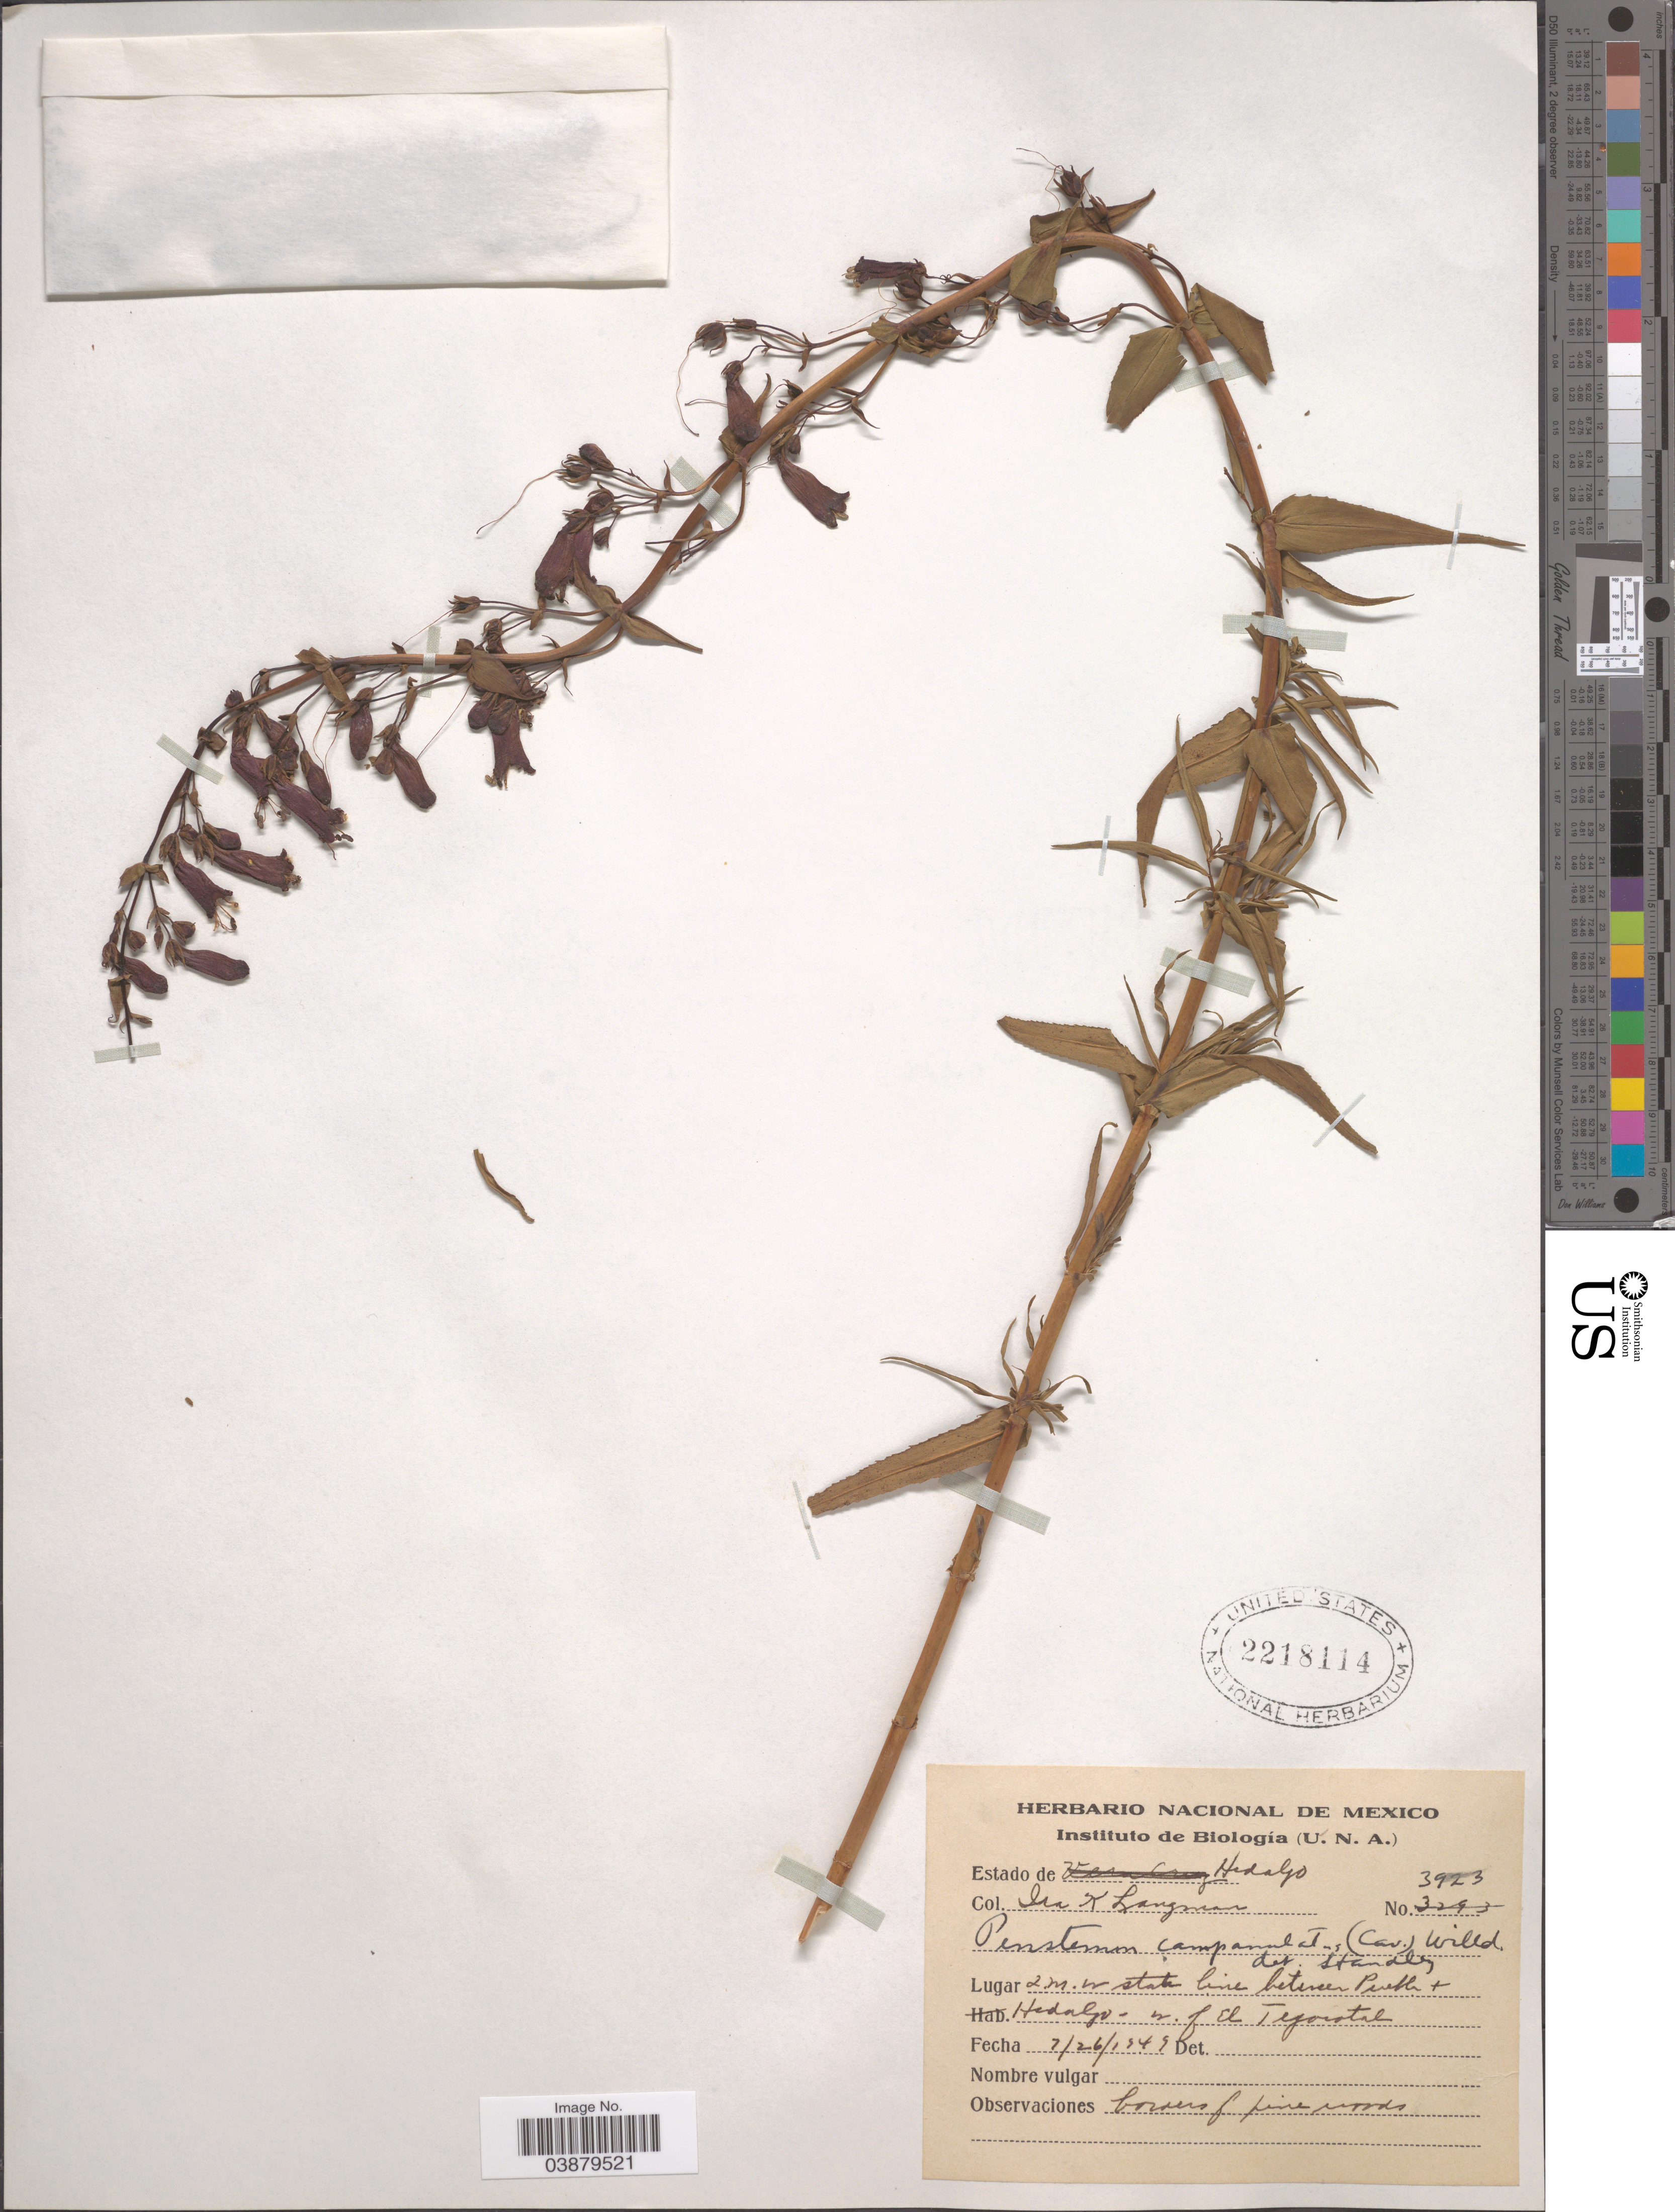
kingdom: Plantae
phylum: Tracheophyta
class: Magnoliopsida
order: Lamiales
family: Plantaginaceae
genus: Penstemon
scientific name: Penstemon campanulatus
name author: (Cav.) Willd.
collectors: I. K. Langman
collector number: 3923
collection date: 1949-07-26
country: Mexico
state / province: Hidalgo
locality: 2 m. w. state line between Puebla + Hidalgo, w. of El Tejocote.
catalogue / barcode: US 2218114